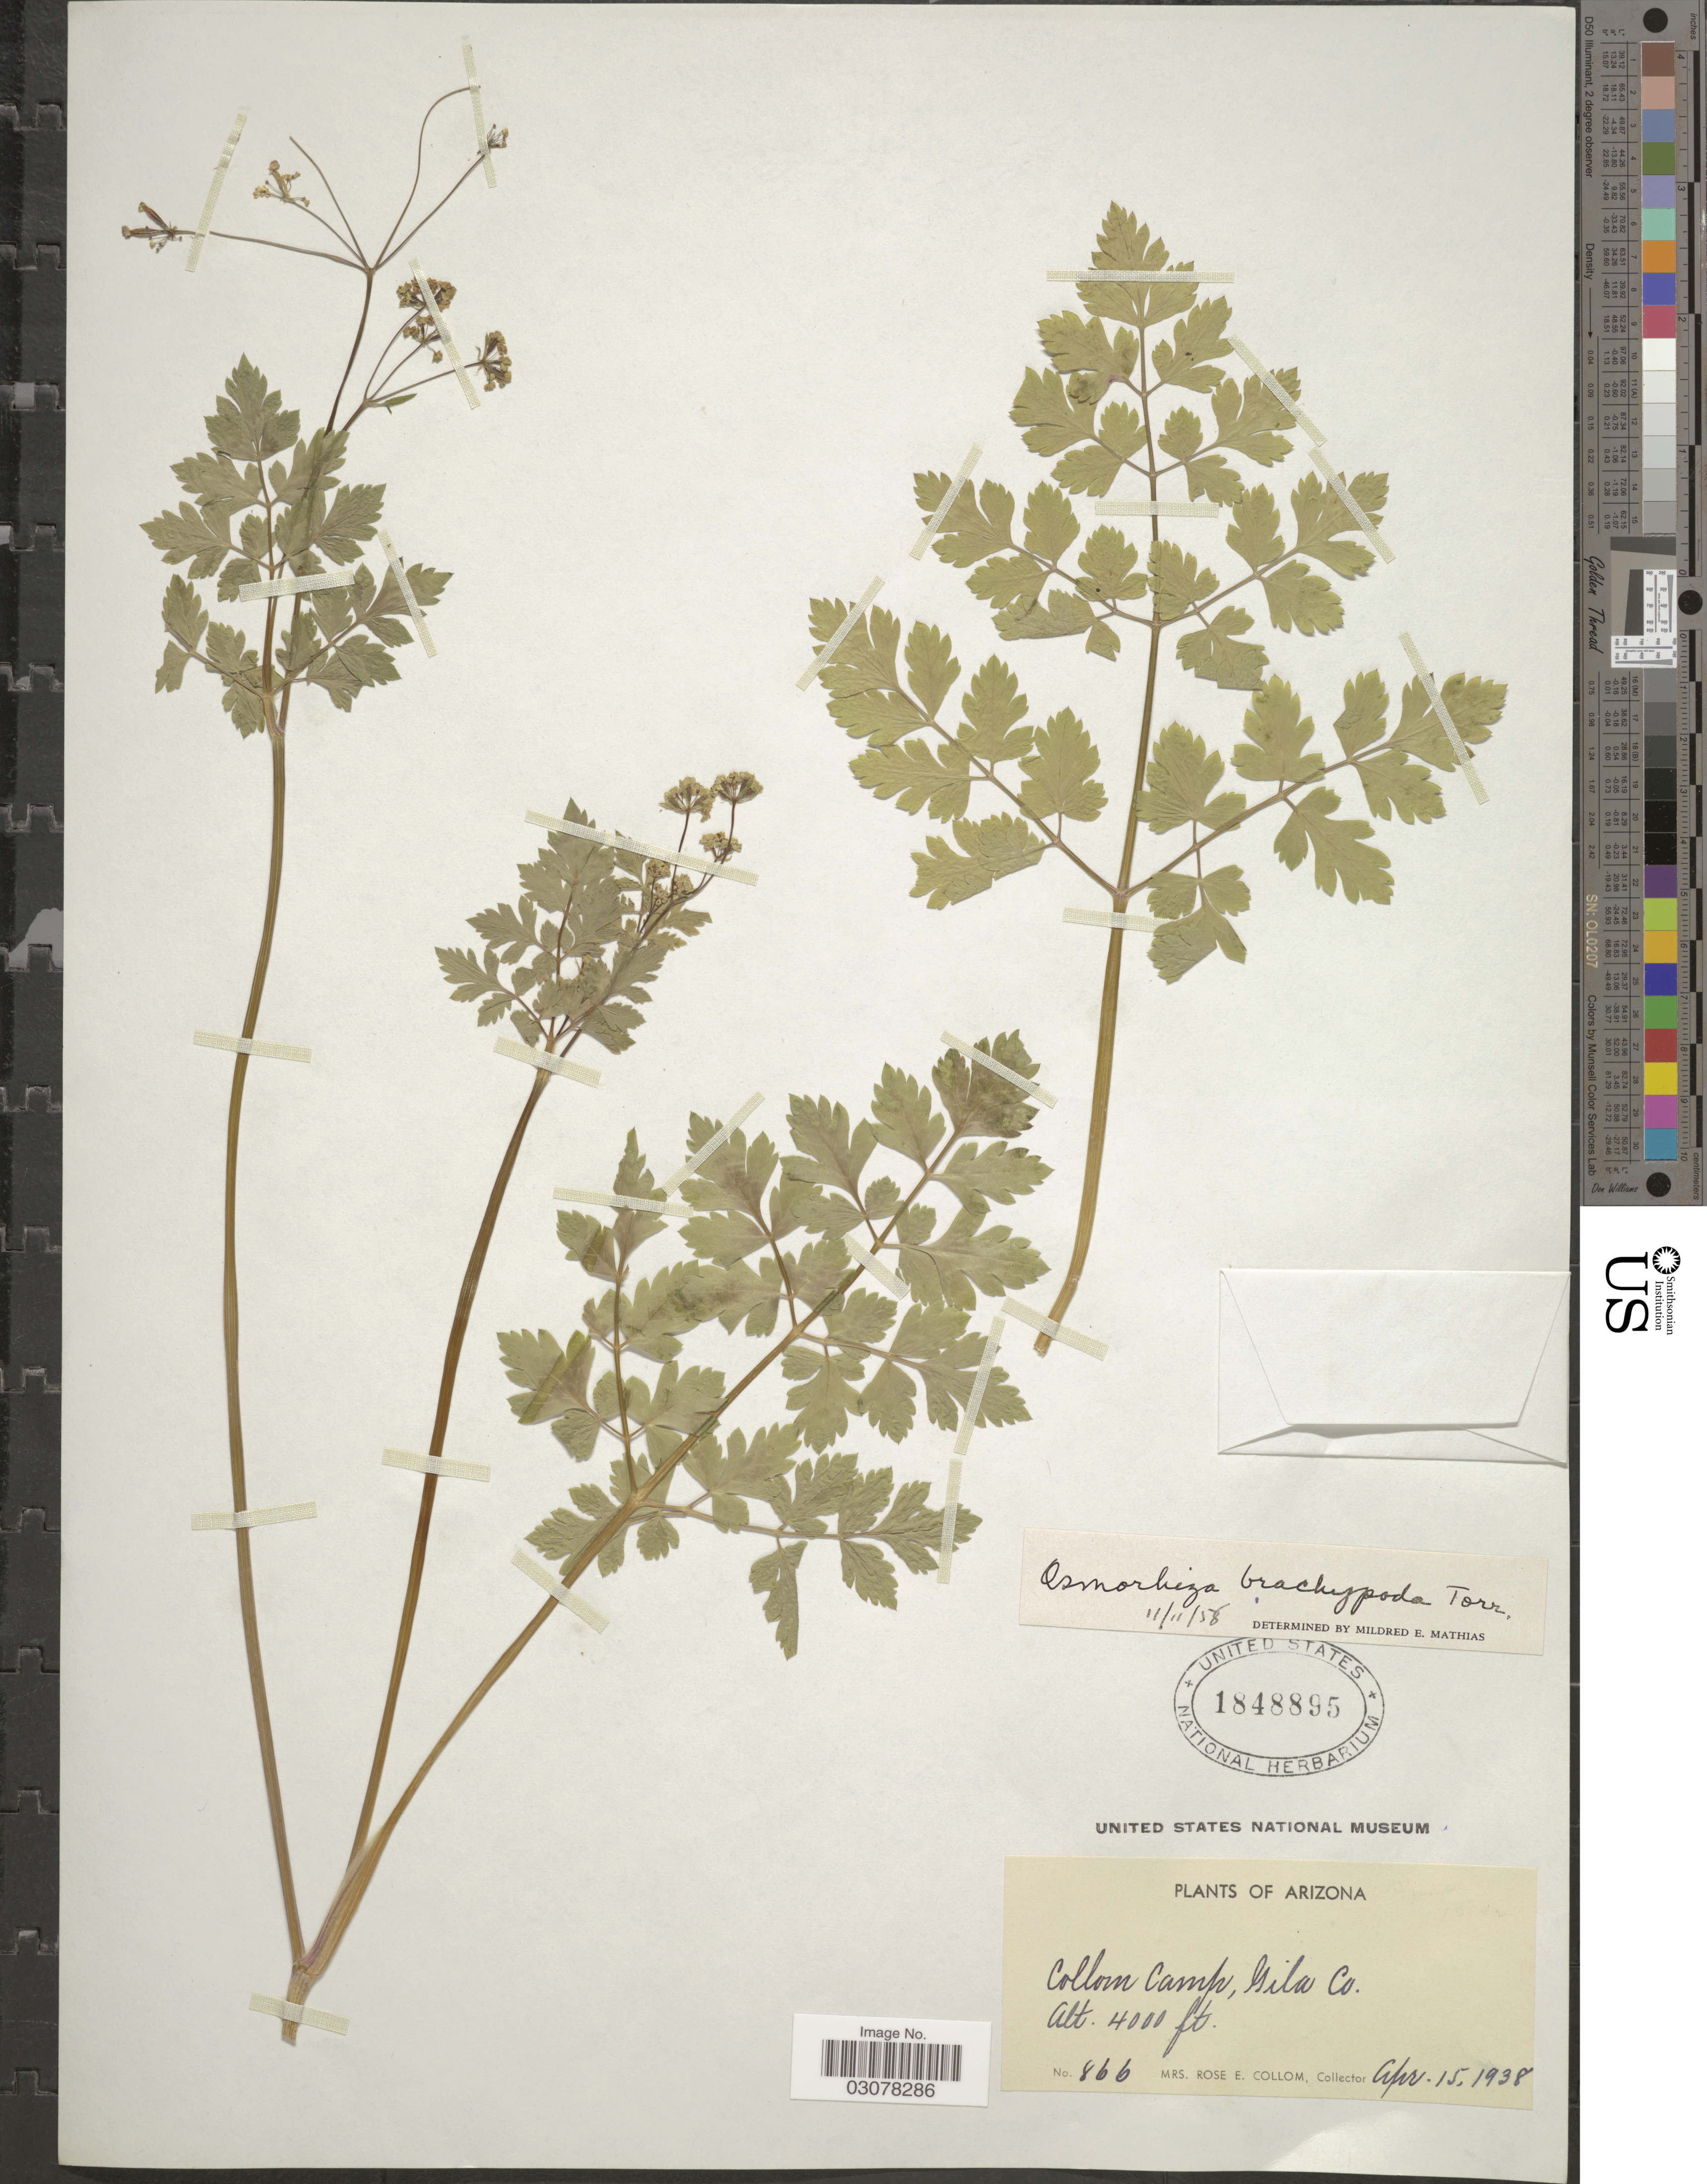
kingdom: Plantae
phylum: Tracheophyta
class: Magnoliopsida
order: Apiales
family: Apiaceae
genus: Osmorhiza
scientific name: Osmorhiza brachypoda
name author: Torr. ex Durand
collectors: R. E. Collom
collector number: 866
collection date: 1938-04-15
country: United States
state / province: Arizona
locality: Collom Camp, Gila Co.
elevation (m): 1219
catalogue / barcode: US 1848895